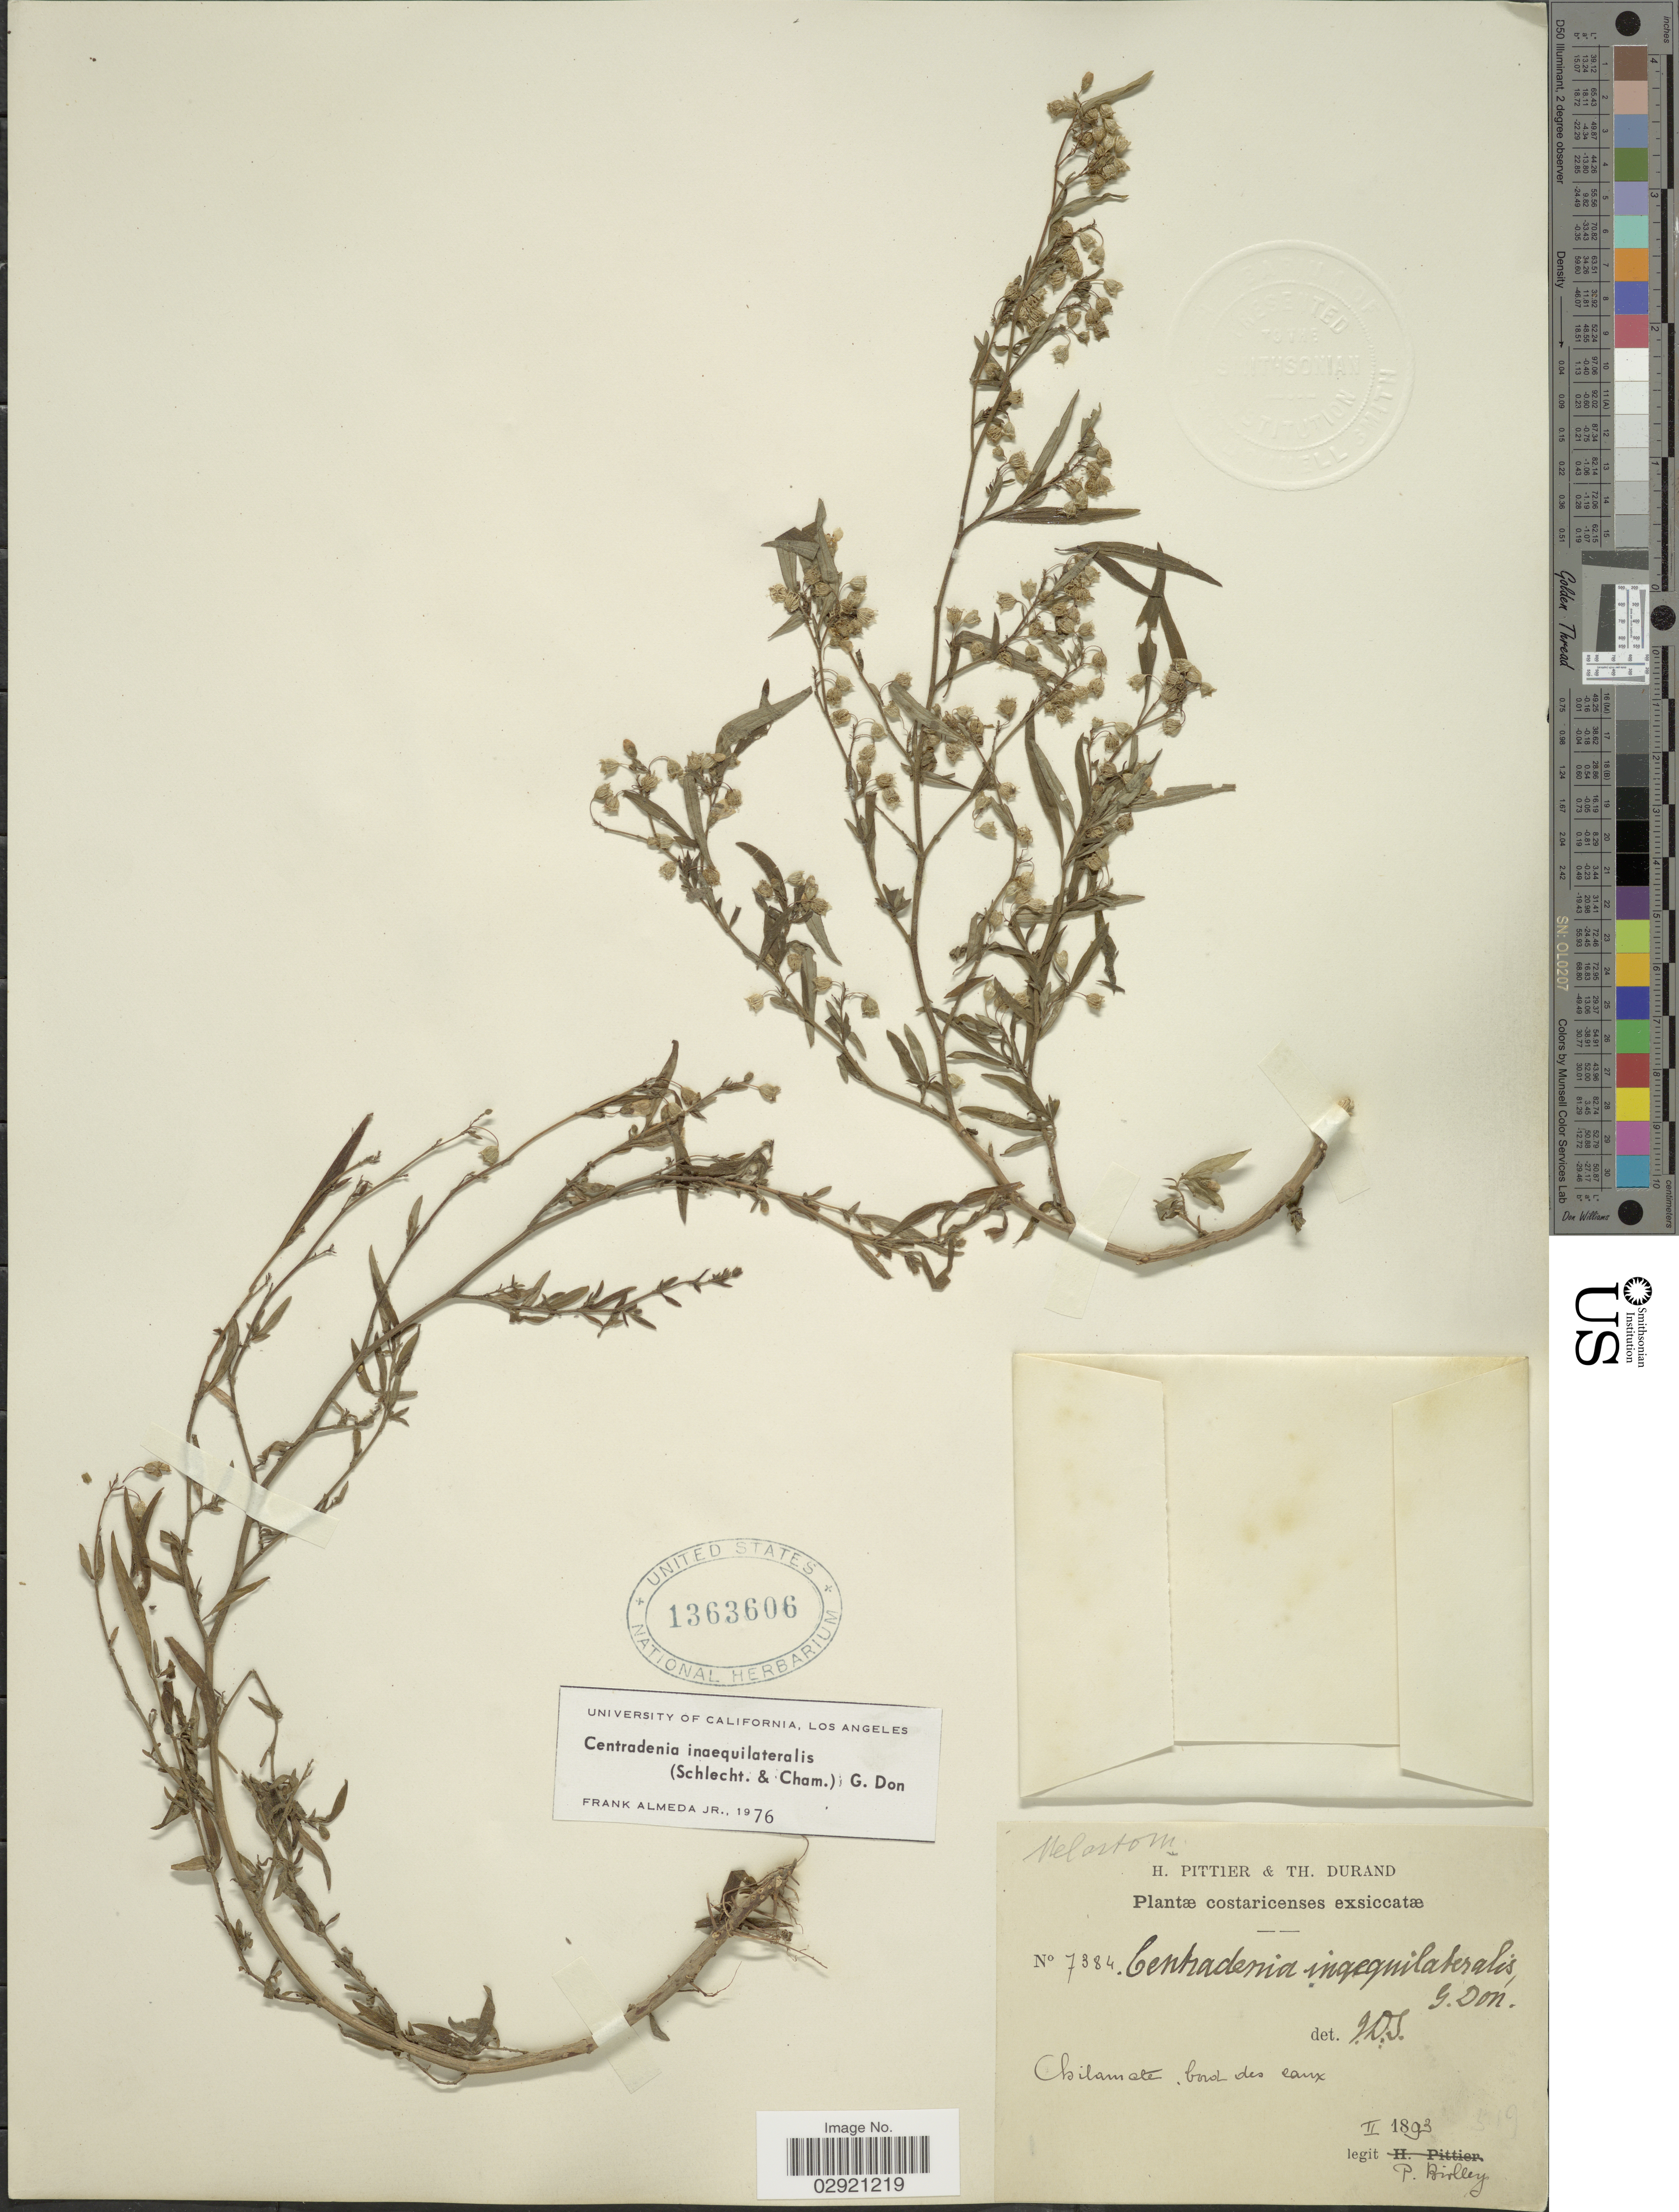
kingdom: Plantae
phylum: Tracheophyta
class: Magnoliopsida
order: Myrtales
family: Melastomataceae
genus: Centradenia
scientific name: Centradenia inaequilateralis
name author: (Gleason) G. Don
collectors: P. Biolley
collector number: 7384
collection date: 1893-02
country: Costa Rica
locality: Costaricenses. Chilamate.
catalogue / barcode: US 1363606